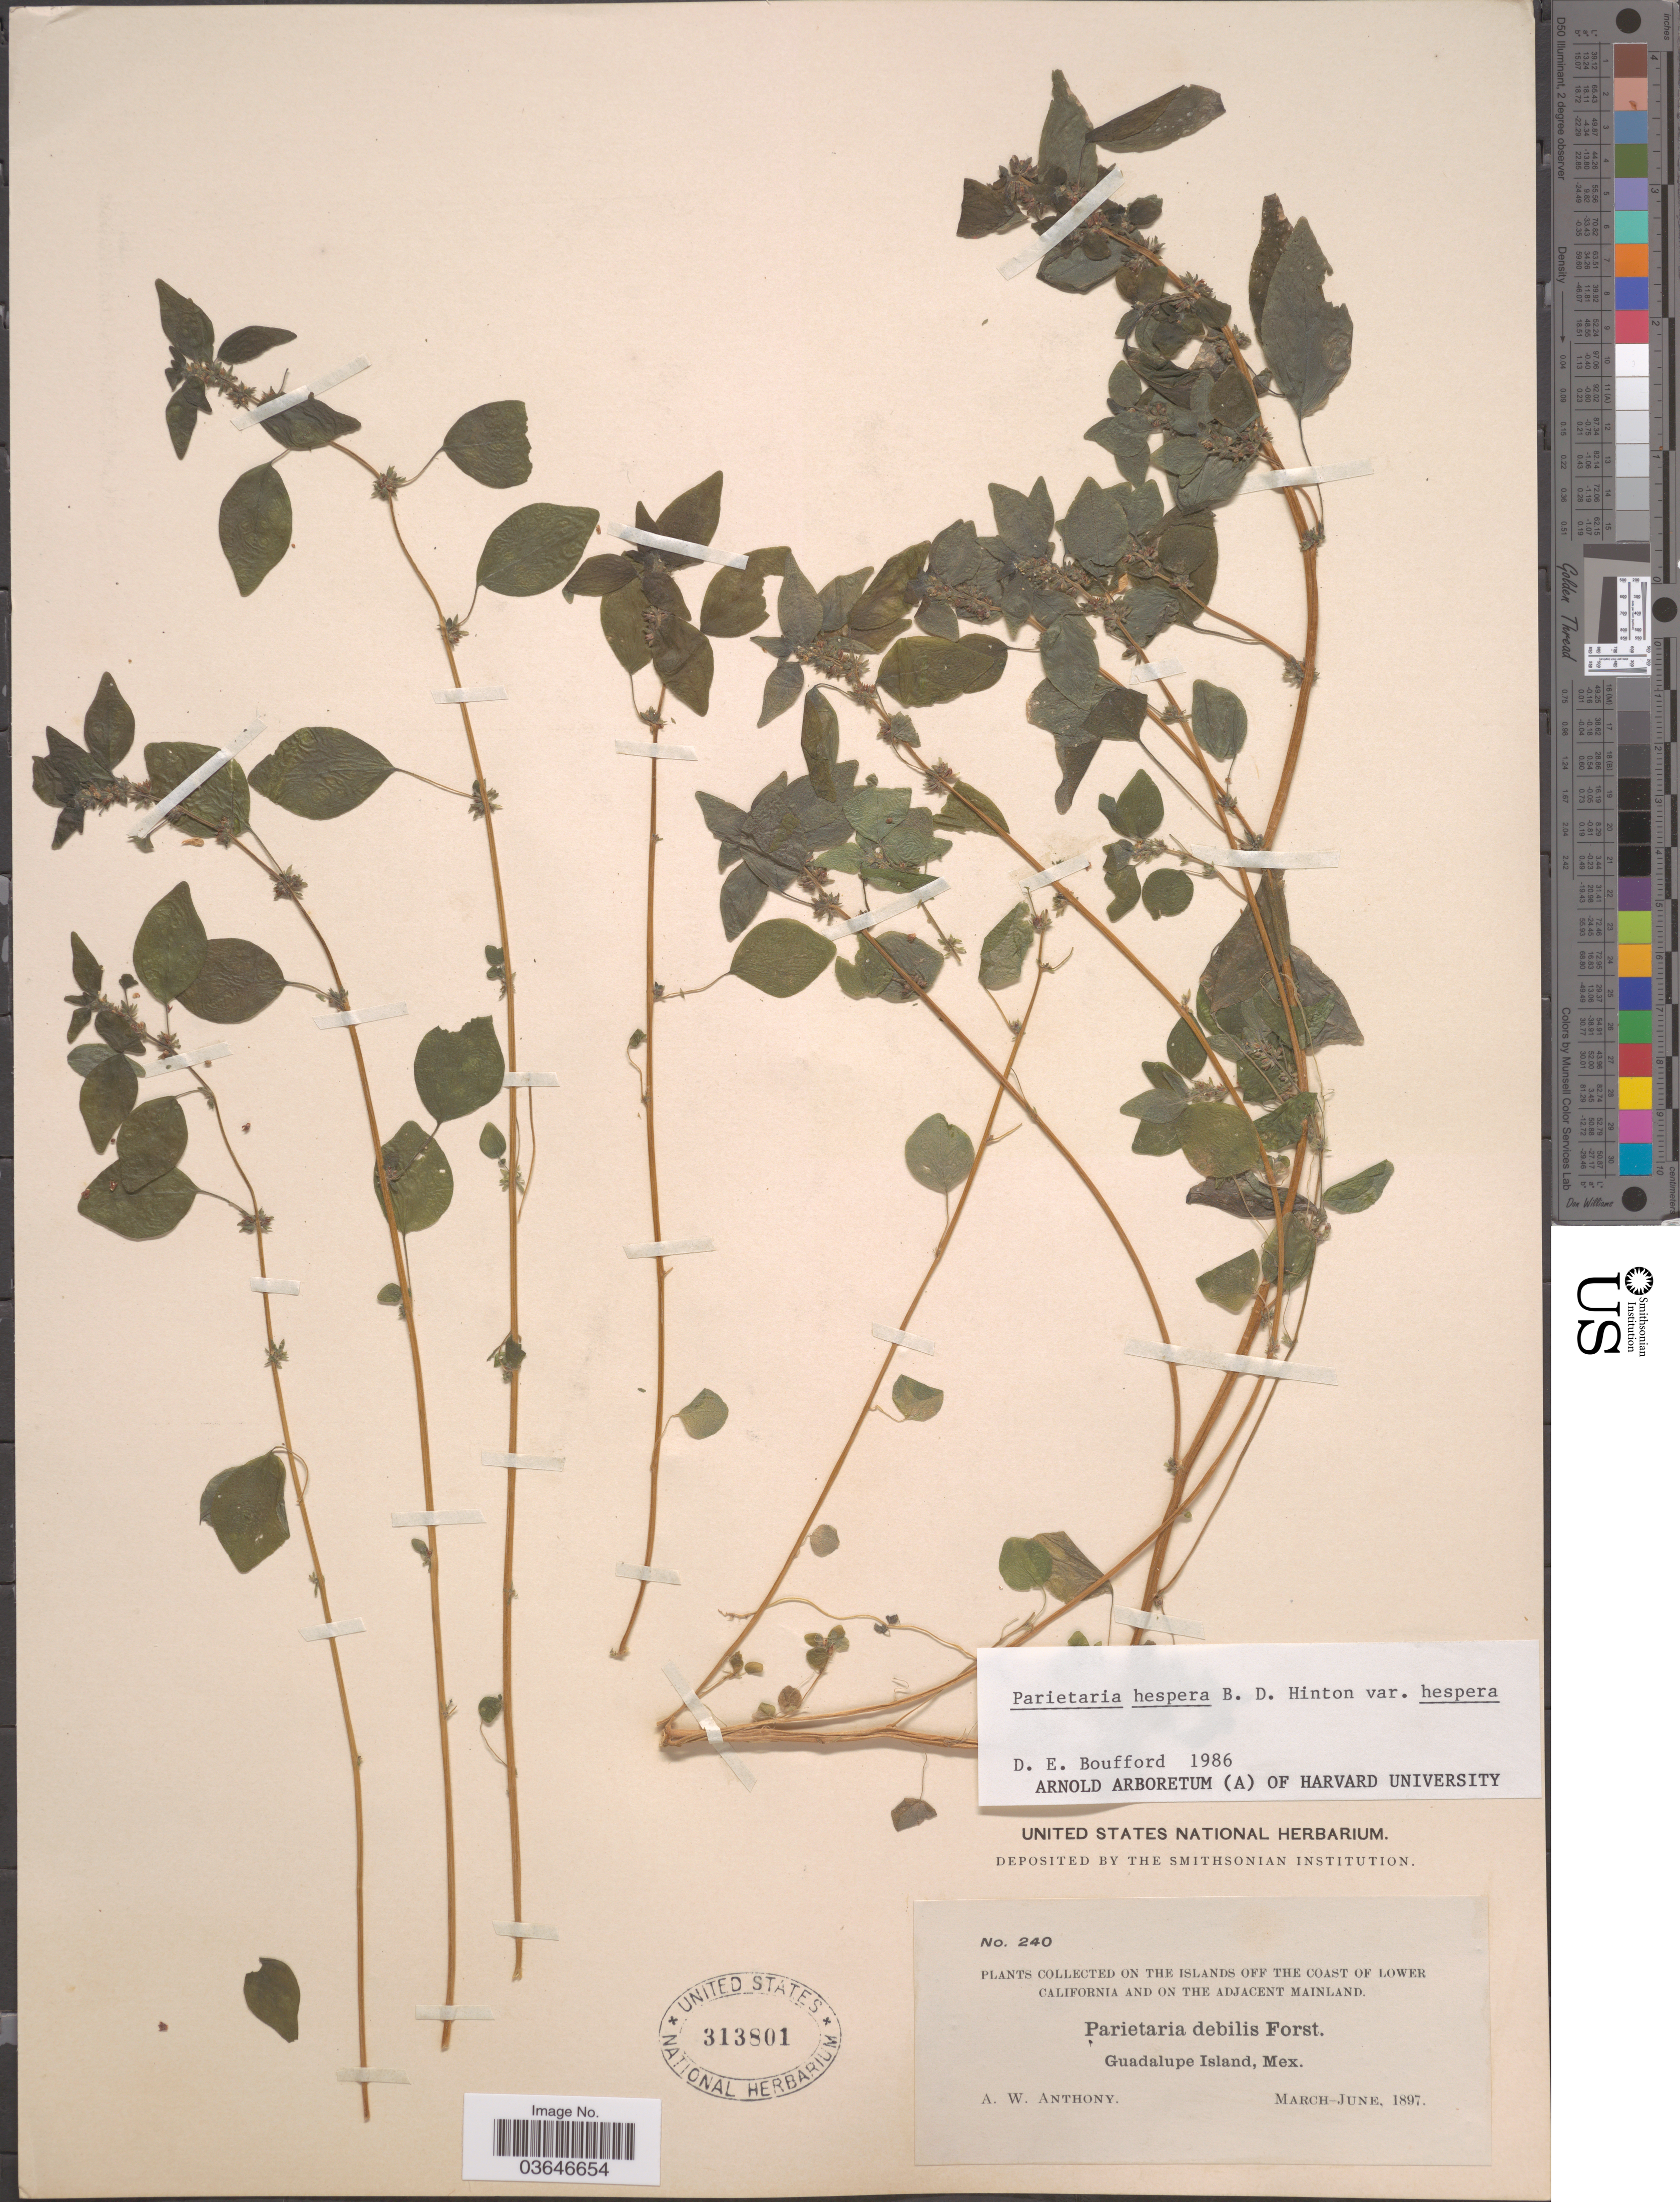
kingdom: Plantae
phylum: Tracheophyta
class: Magnoliopsida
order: Rosales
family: Urticaceae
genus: Parietaria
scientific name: Parietaria hespera var. hespera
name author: Hinton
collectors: A. W. Anthony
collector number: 240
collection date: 1897-03/1897-06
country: Mexico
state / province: Baja California Norte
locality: On the Islands off the Coast of Lower California and on the Adjacent Mainland. Guadalupe Island.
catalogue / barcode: US 313801